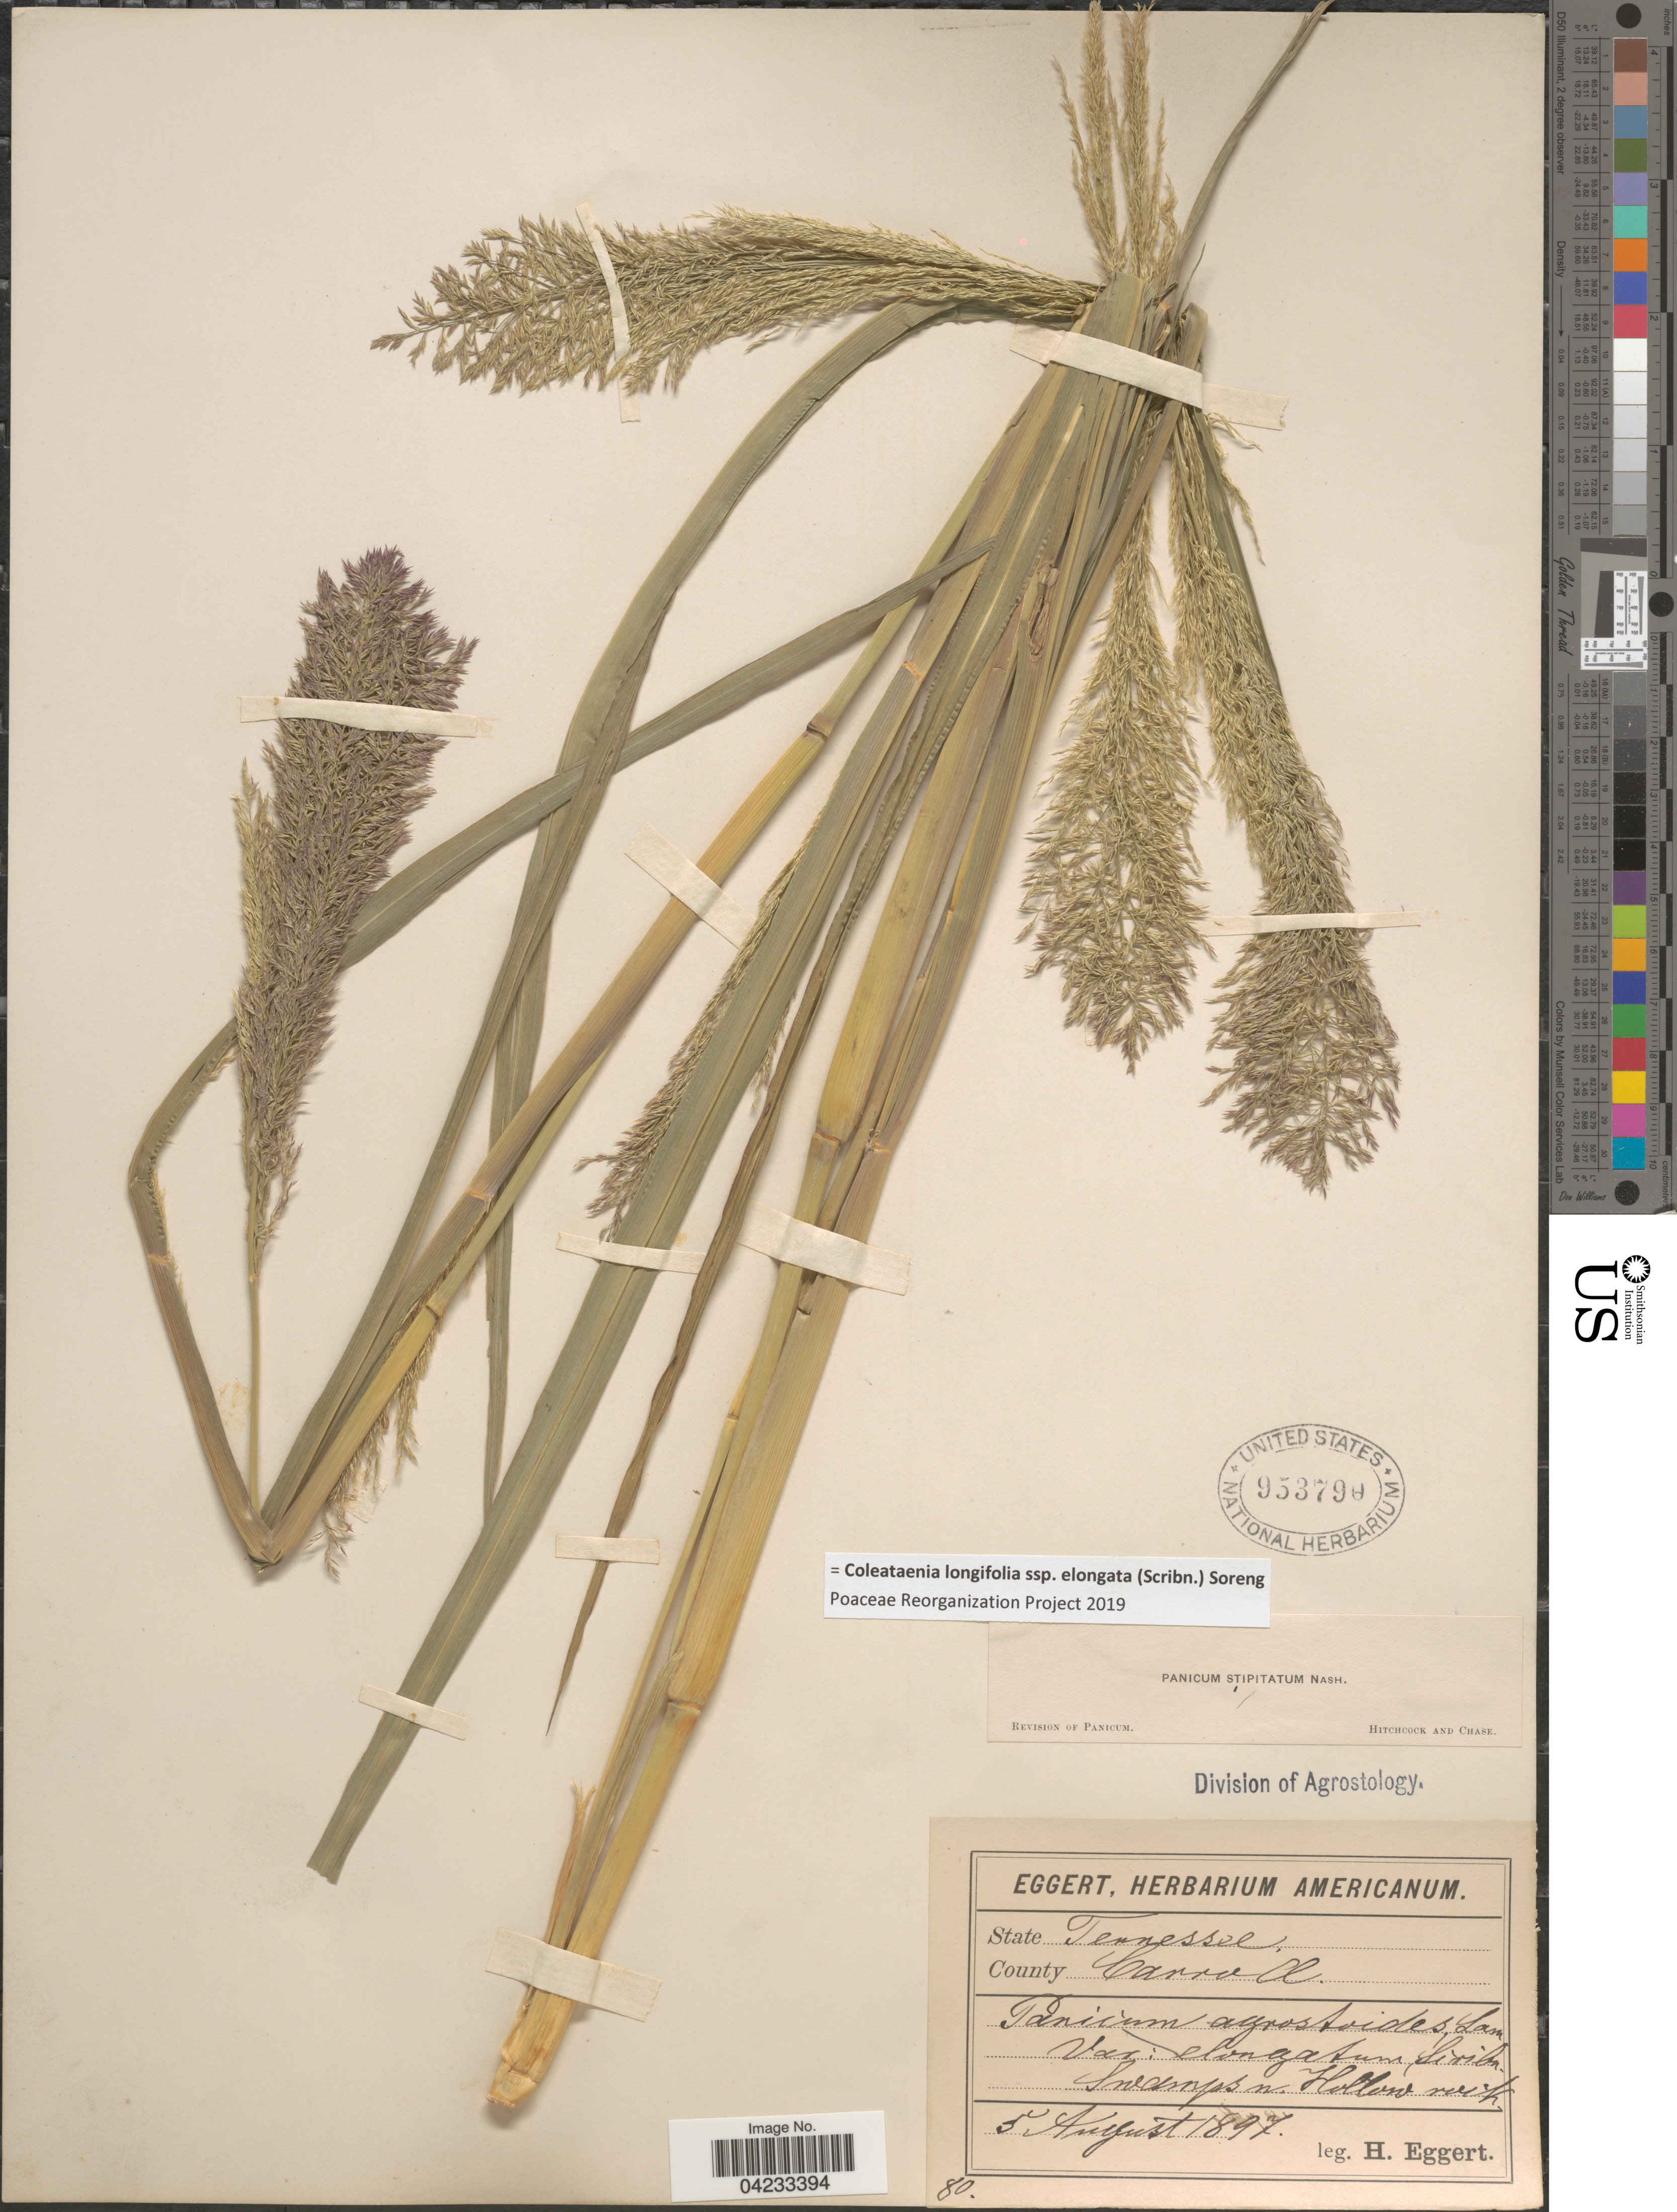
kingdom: Plantae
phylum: Tracheophyta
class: Liliopsida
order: Poales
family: Poaceae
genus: Coleataenia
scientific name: Coleataenia longifolia subsp. elongata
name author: (Scribn.) Soreng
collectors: H. Eggert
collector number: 80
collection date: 1897-08-05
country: United States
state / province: Tennessee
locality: County Carroll. Swamps n. Hollow rock.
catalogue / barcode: US 953790